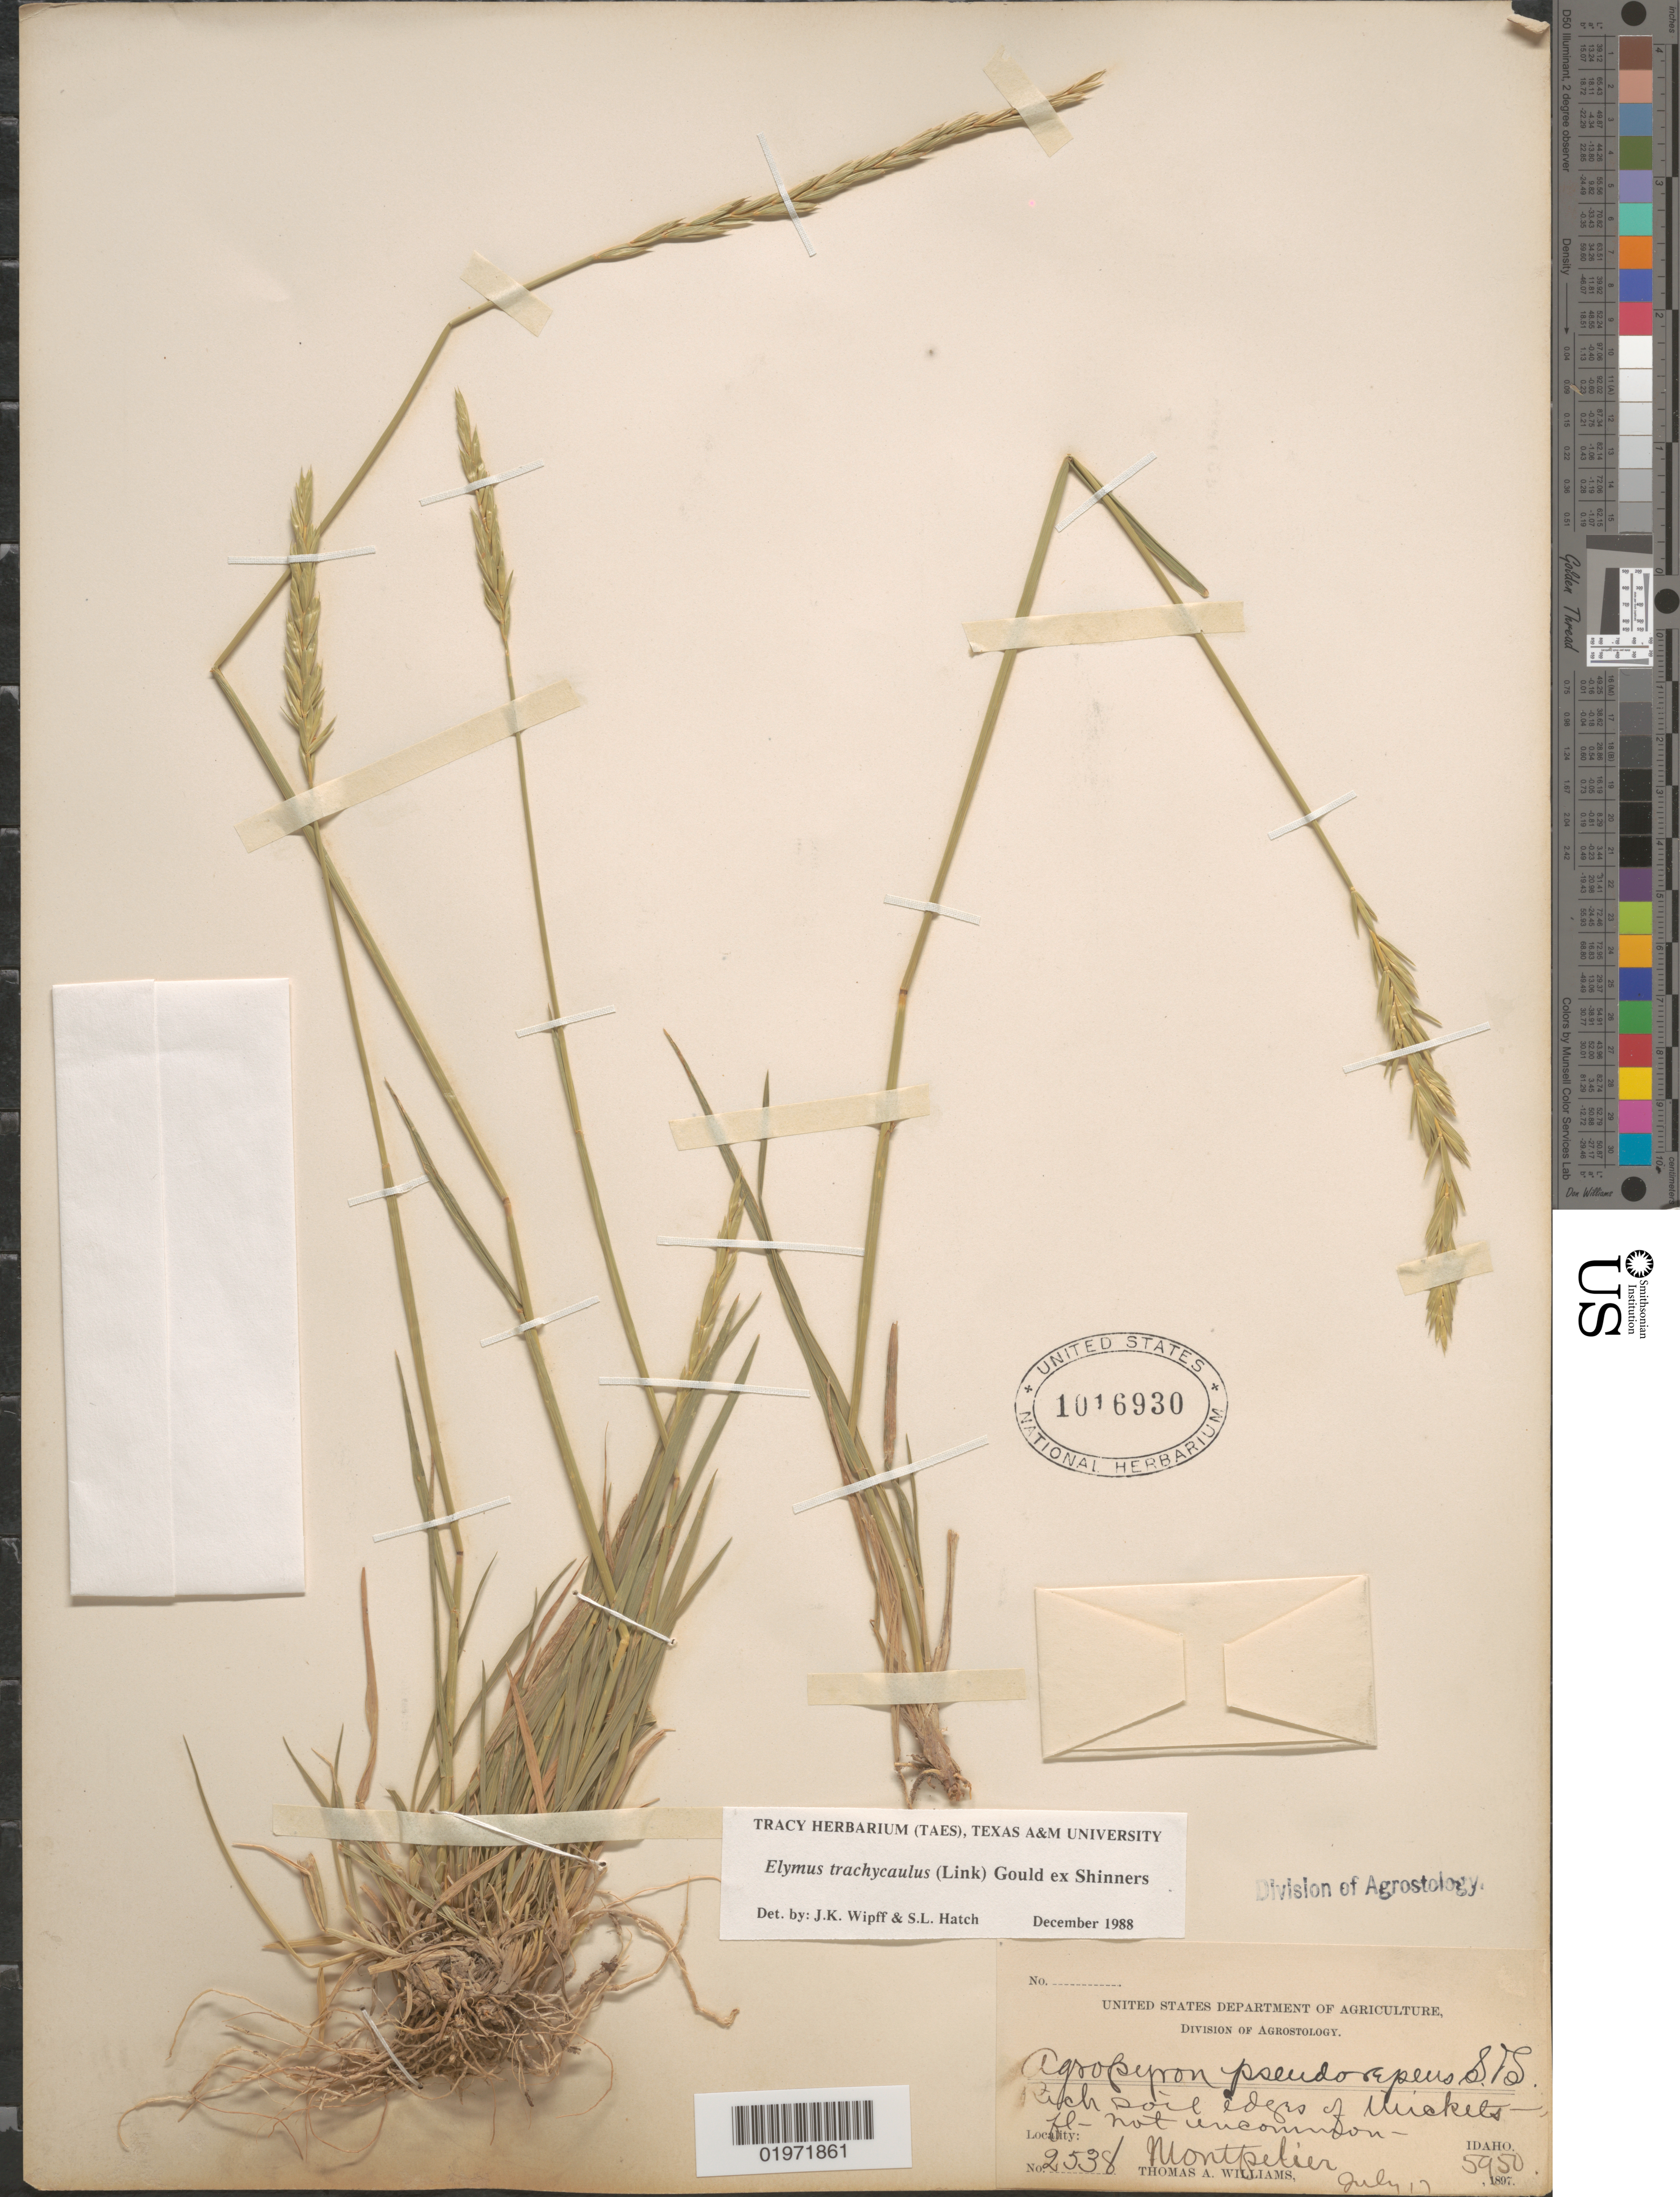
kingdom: Plantae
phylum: Tracheophyta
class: Liliopsida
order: Poales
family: Poaceae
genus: Elymus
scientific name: Elymus trachycaulus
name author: (Link) Gould ex Shinners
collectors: T. A. Williams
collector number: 2538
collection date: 1897-07-17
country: United States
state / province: Idaho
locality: Montpellier.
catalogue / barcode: US 1016930